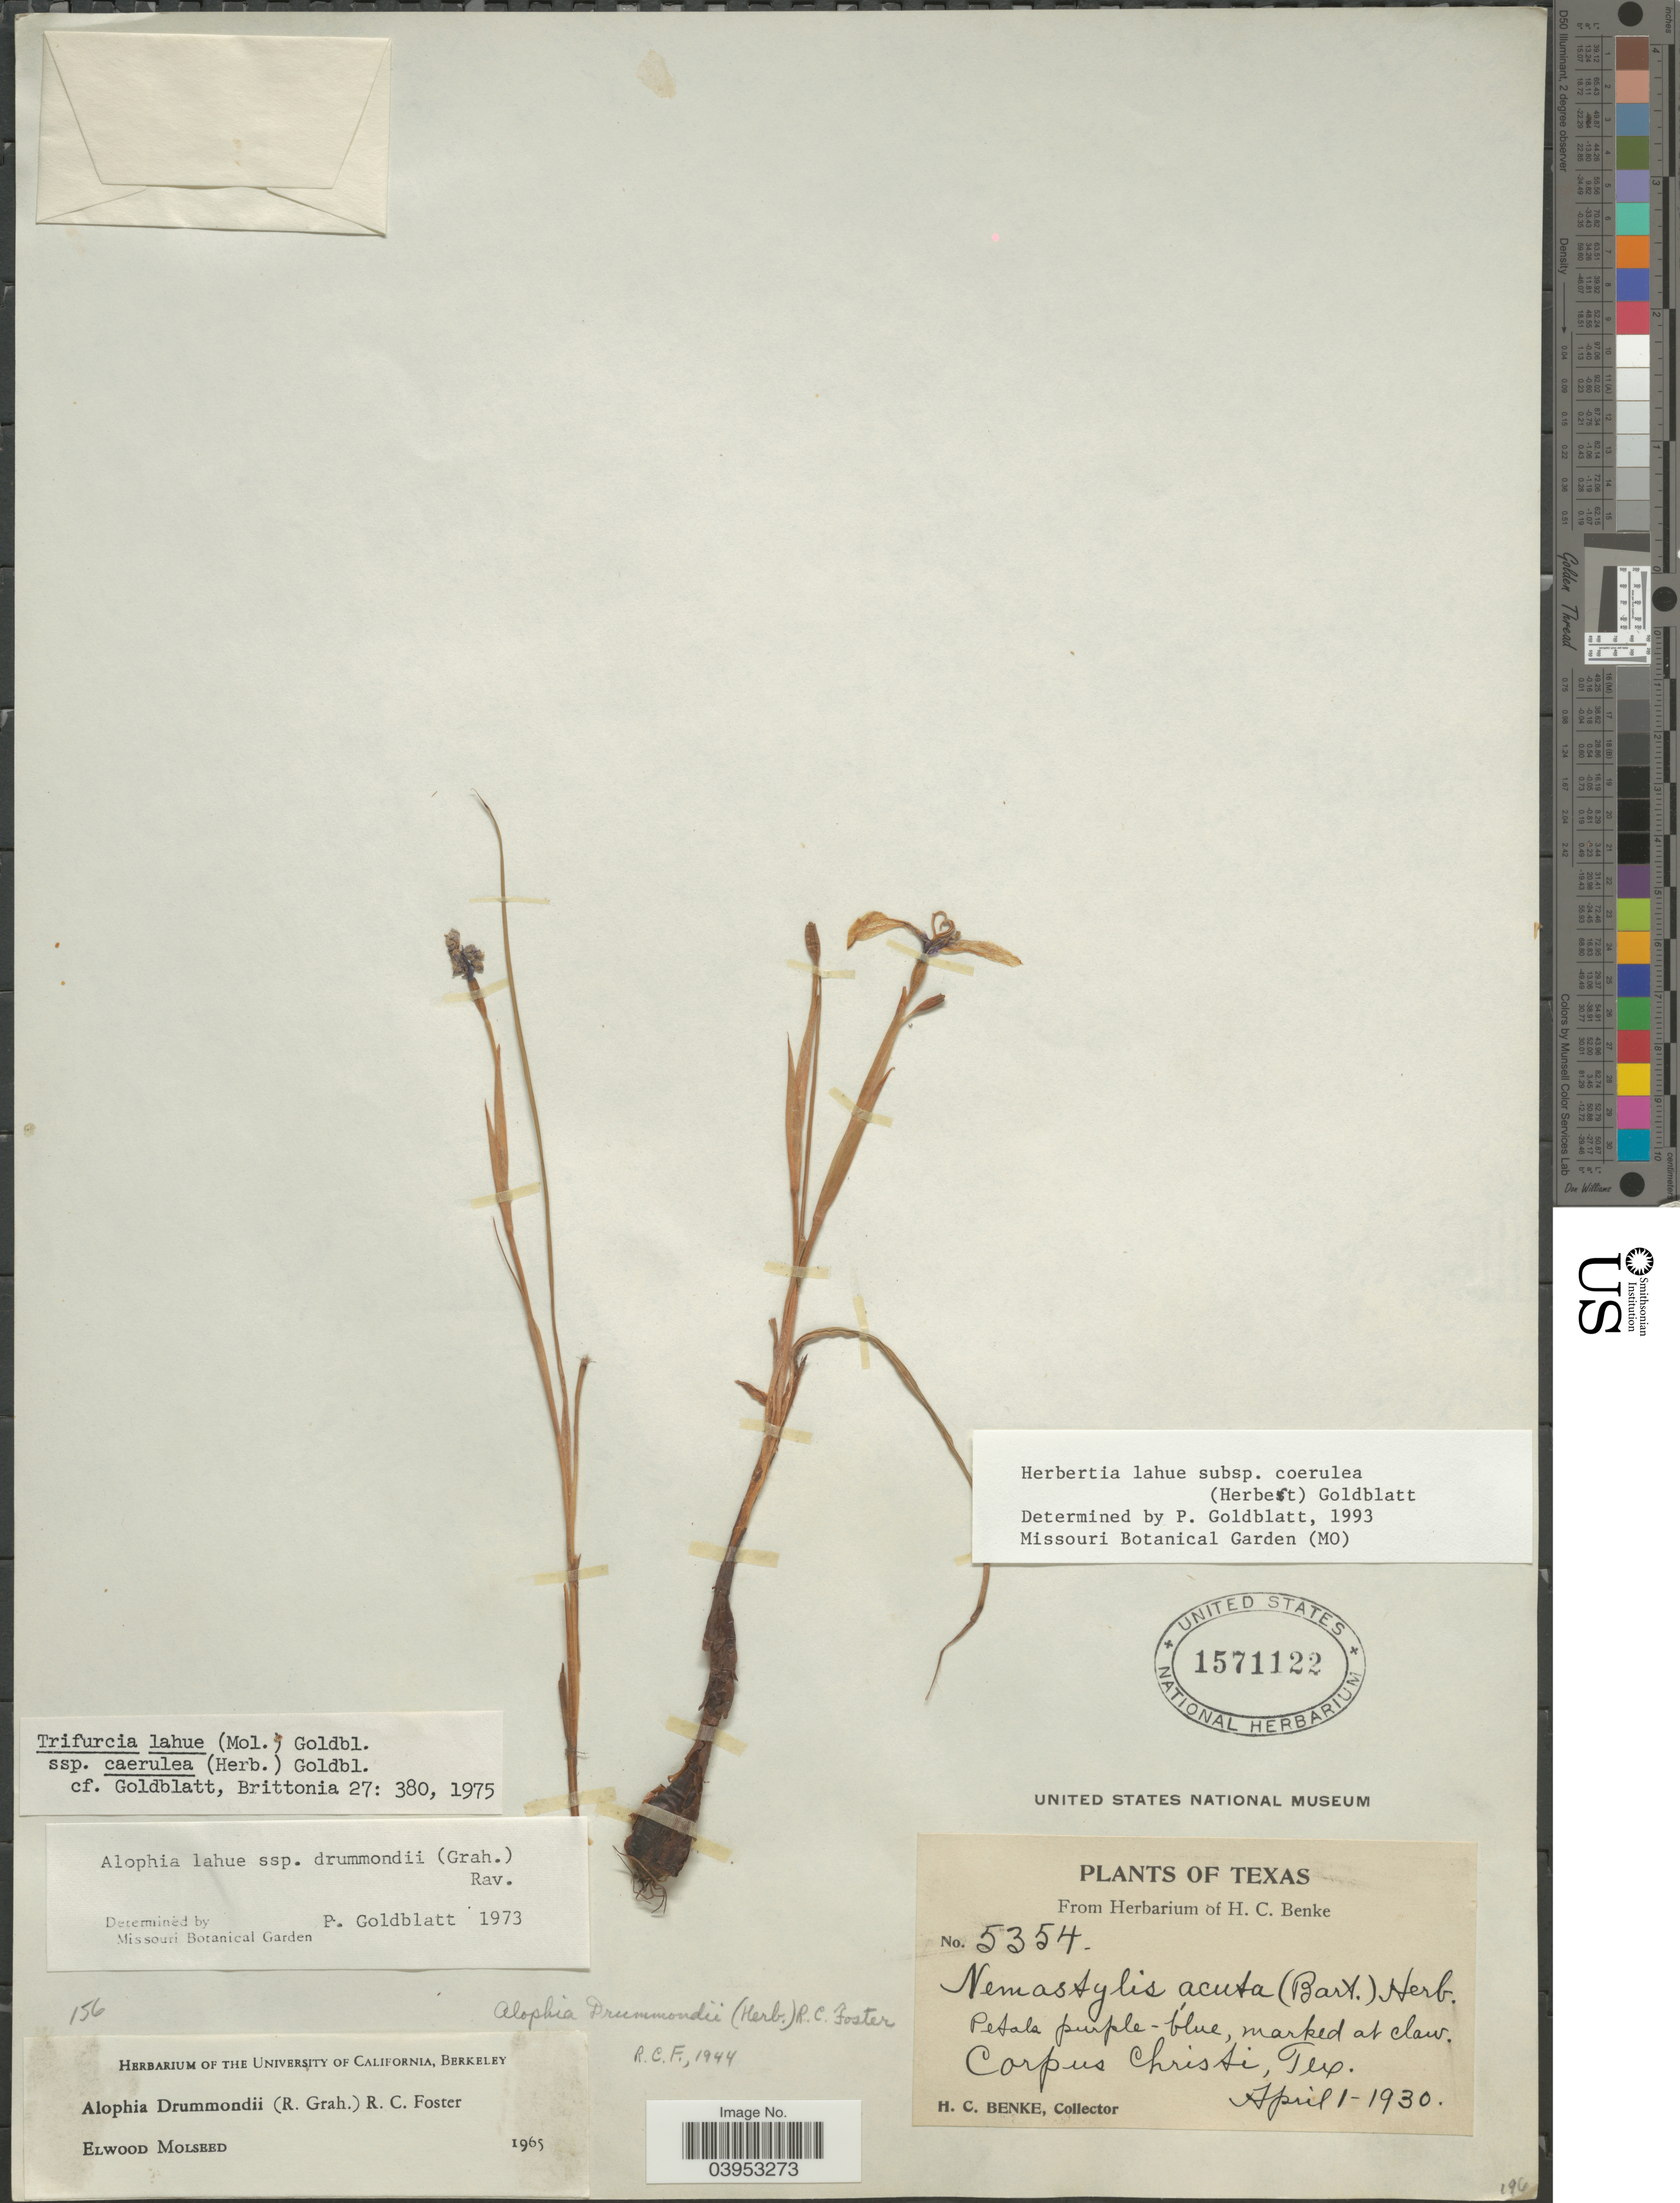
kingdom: Plantae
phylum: Tracheophyta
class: Liliopsida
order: Asparagales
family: Iridaceae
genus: Herbertia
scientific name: Herbertia lahue subsp. caerulea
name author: (Herb.) Goldblatt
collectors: H. Benke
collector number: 5354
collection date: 1930-04-01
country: United States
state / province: Texas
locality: Corpus Christi.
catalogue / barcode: US 1571122